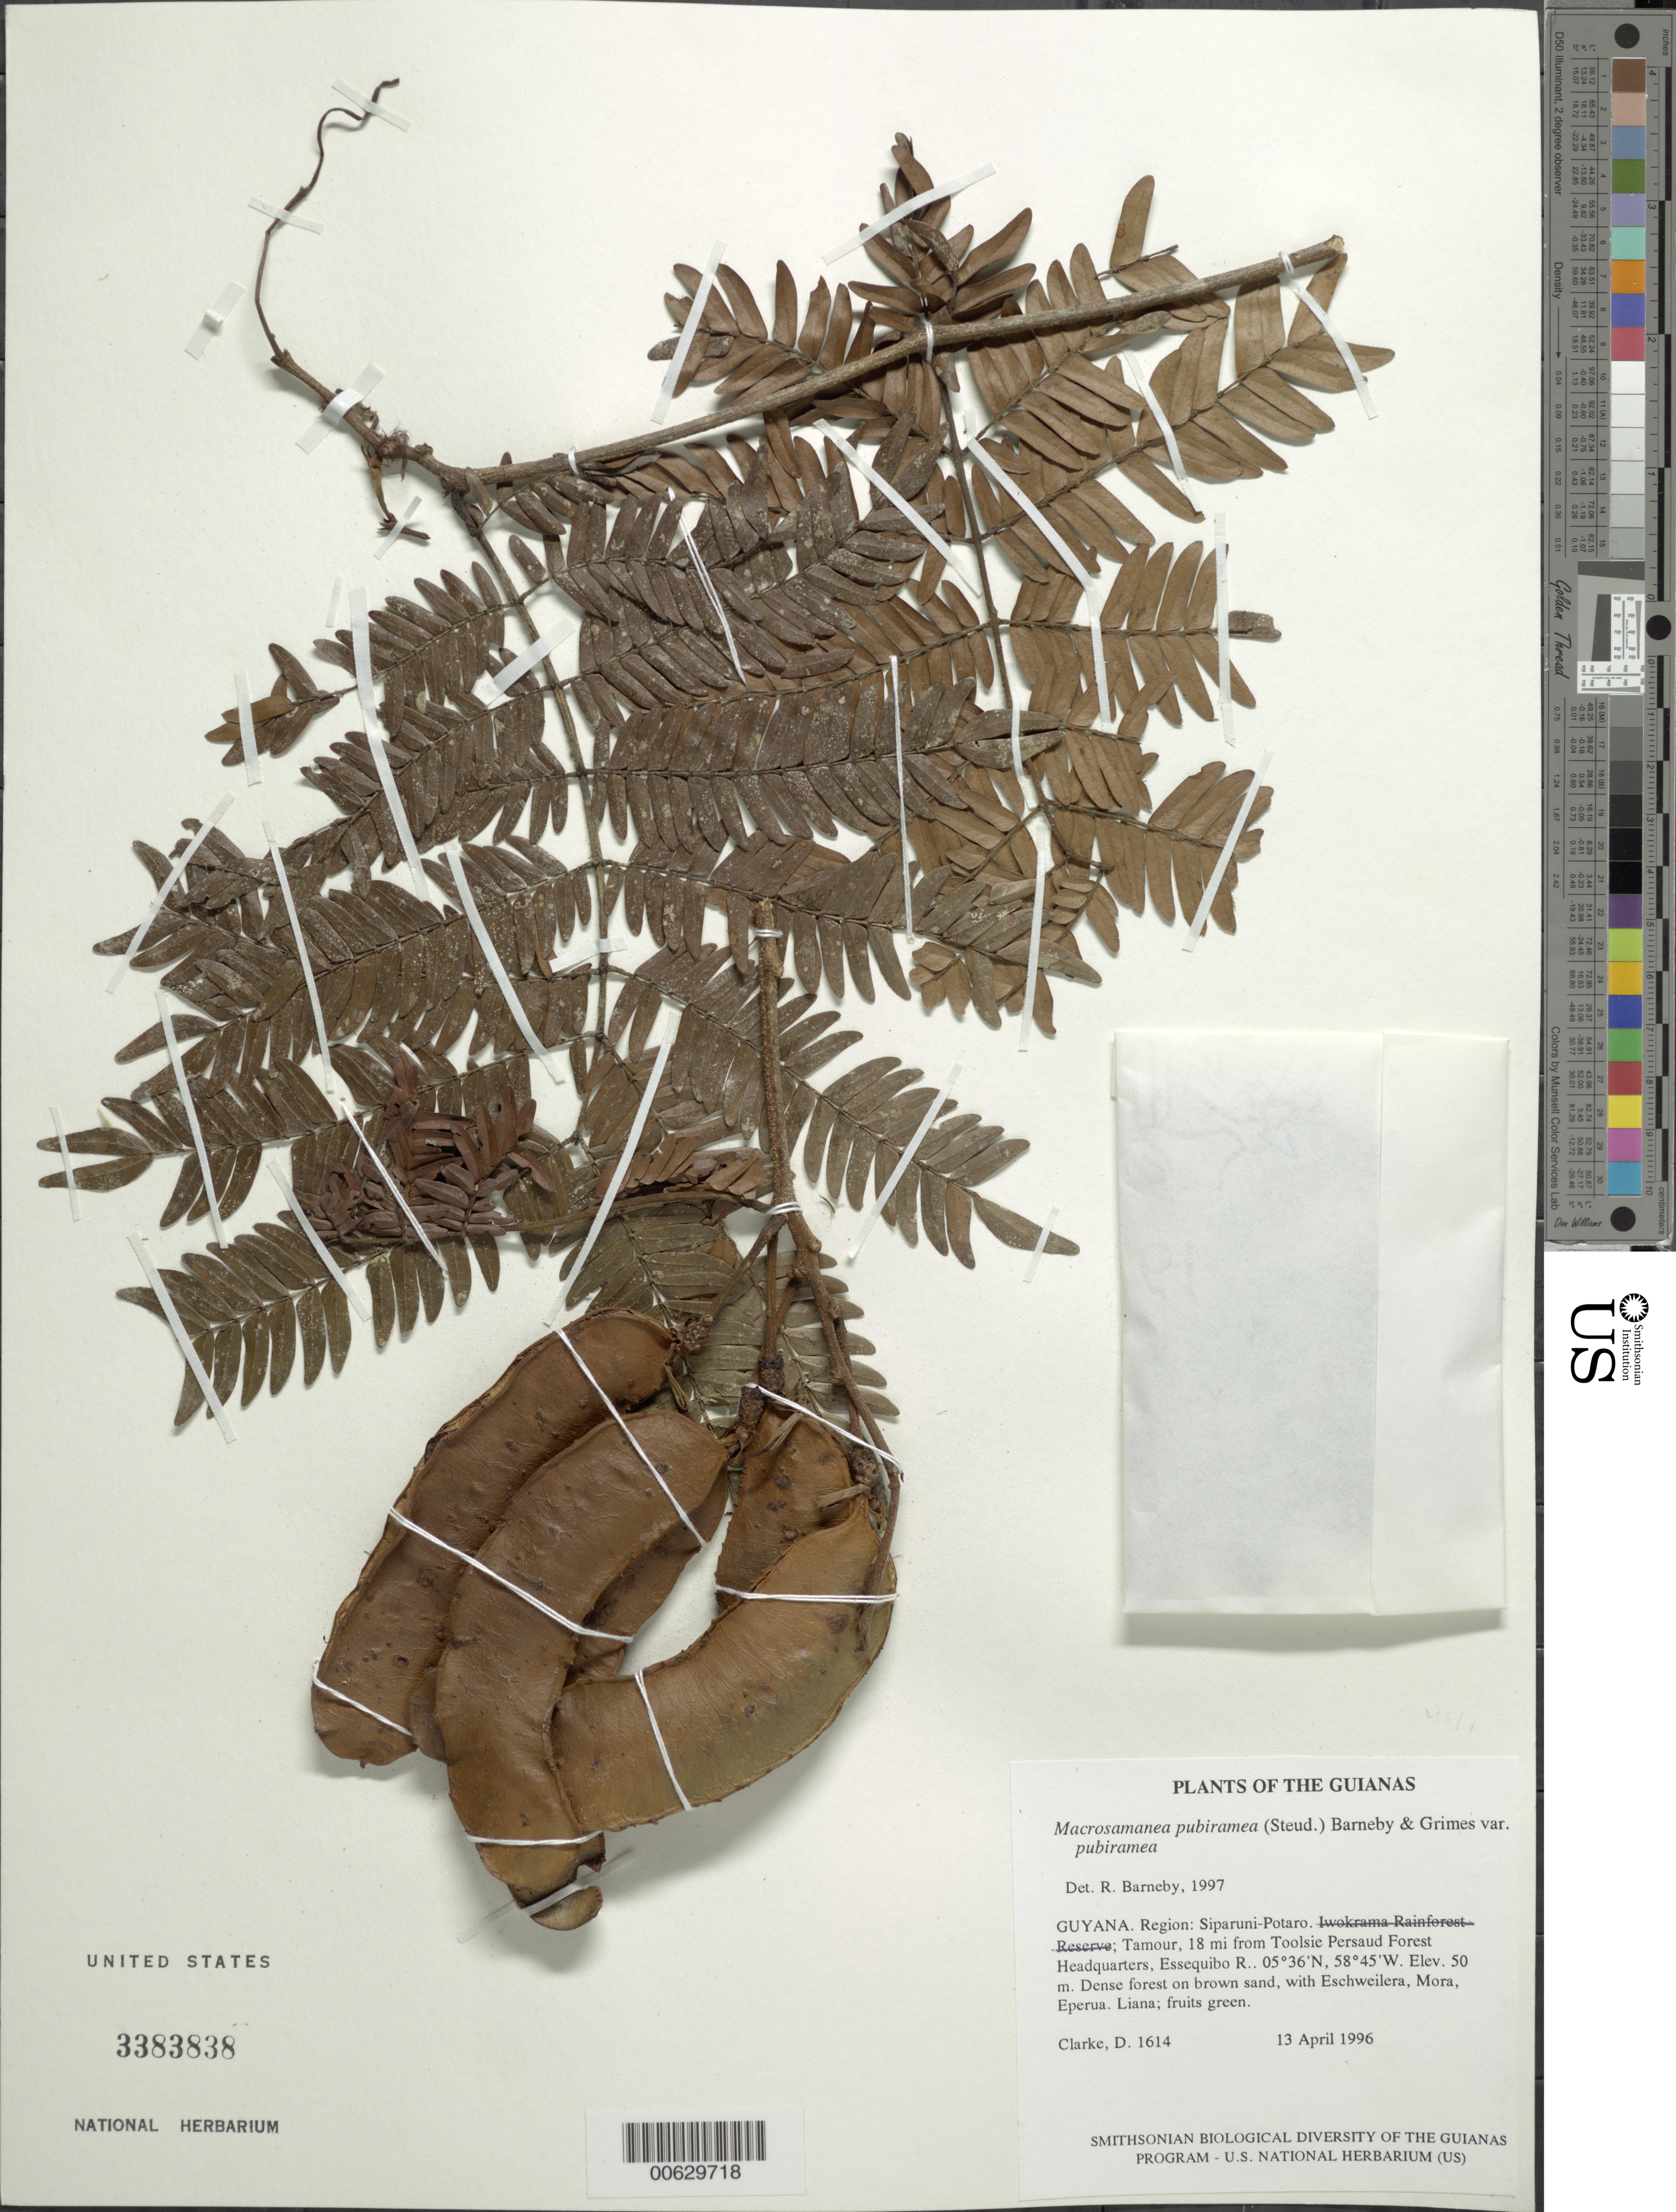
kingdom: Plantae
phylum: Tracheophyta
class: Magnoliopsida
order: Fabales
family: Fabaceae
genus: Macrosamanea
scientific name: Macrosamanea pubiramea var. pubiramea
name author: (Steud.) Barneby & J.W. Grimes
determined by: Barneby, Rupert C., (NY)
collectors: H. D. Clarke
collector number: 1614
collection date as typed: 13 April 1996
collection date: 1996-04-13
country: Guyana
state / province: Potaro-Siparuni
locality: Tamour, 18 mi from Toolsie Persaud Forest Headquarters, Essequibo R.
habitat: Dense forest on brown sand, with Eschweilera, Mora, Eperua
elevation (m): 50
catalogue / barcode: US 3383838